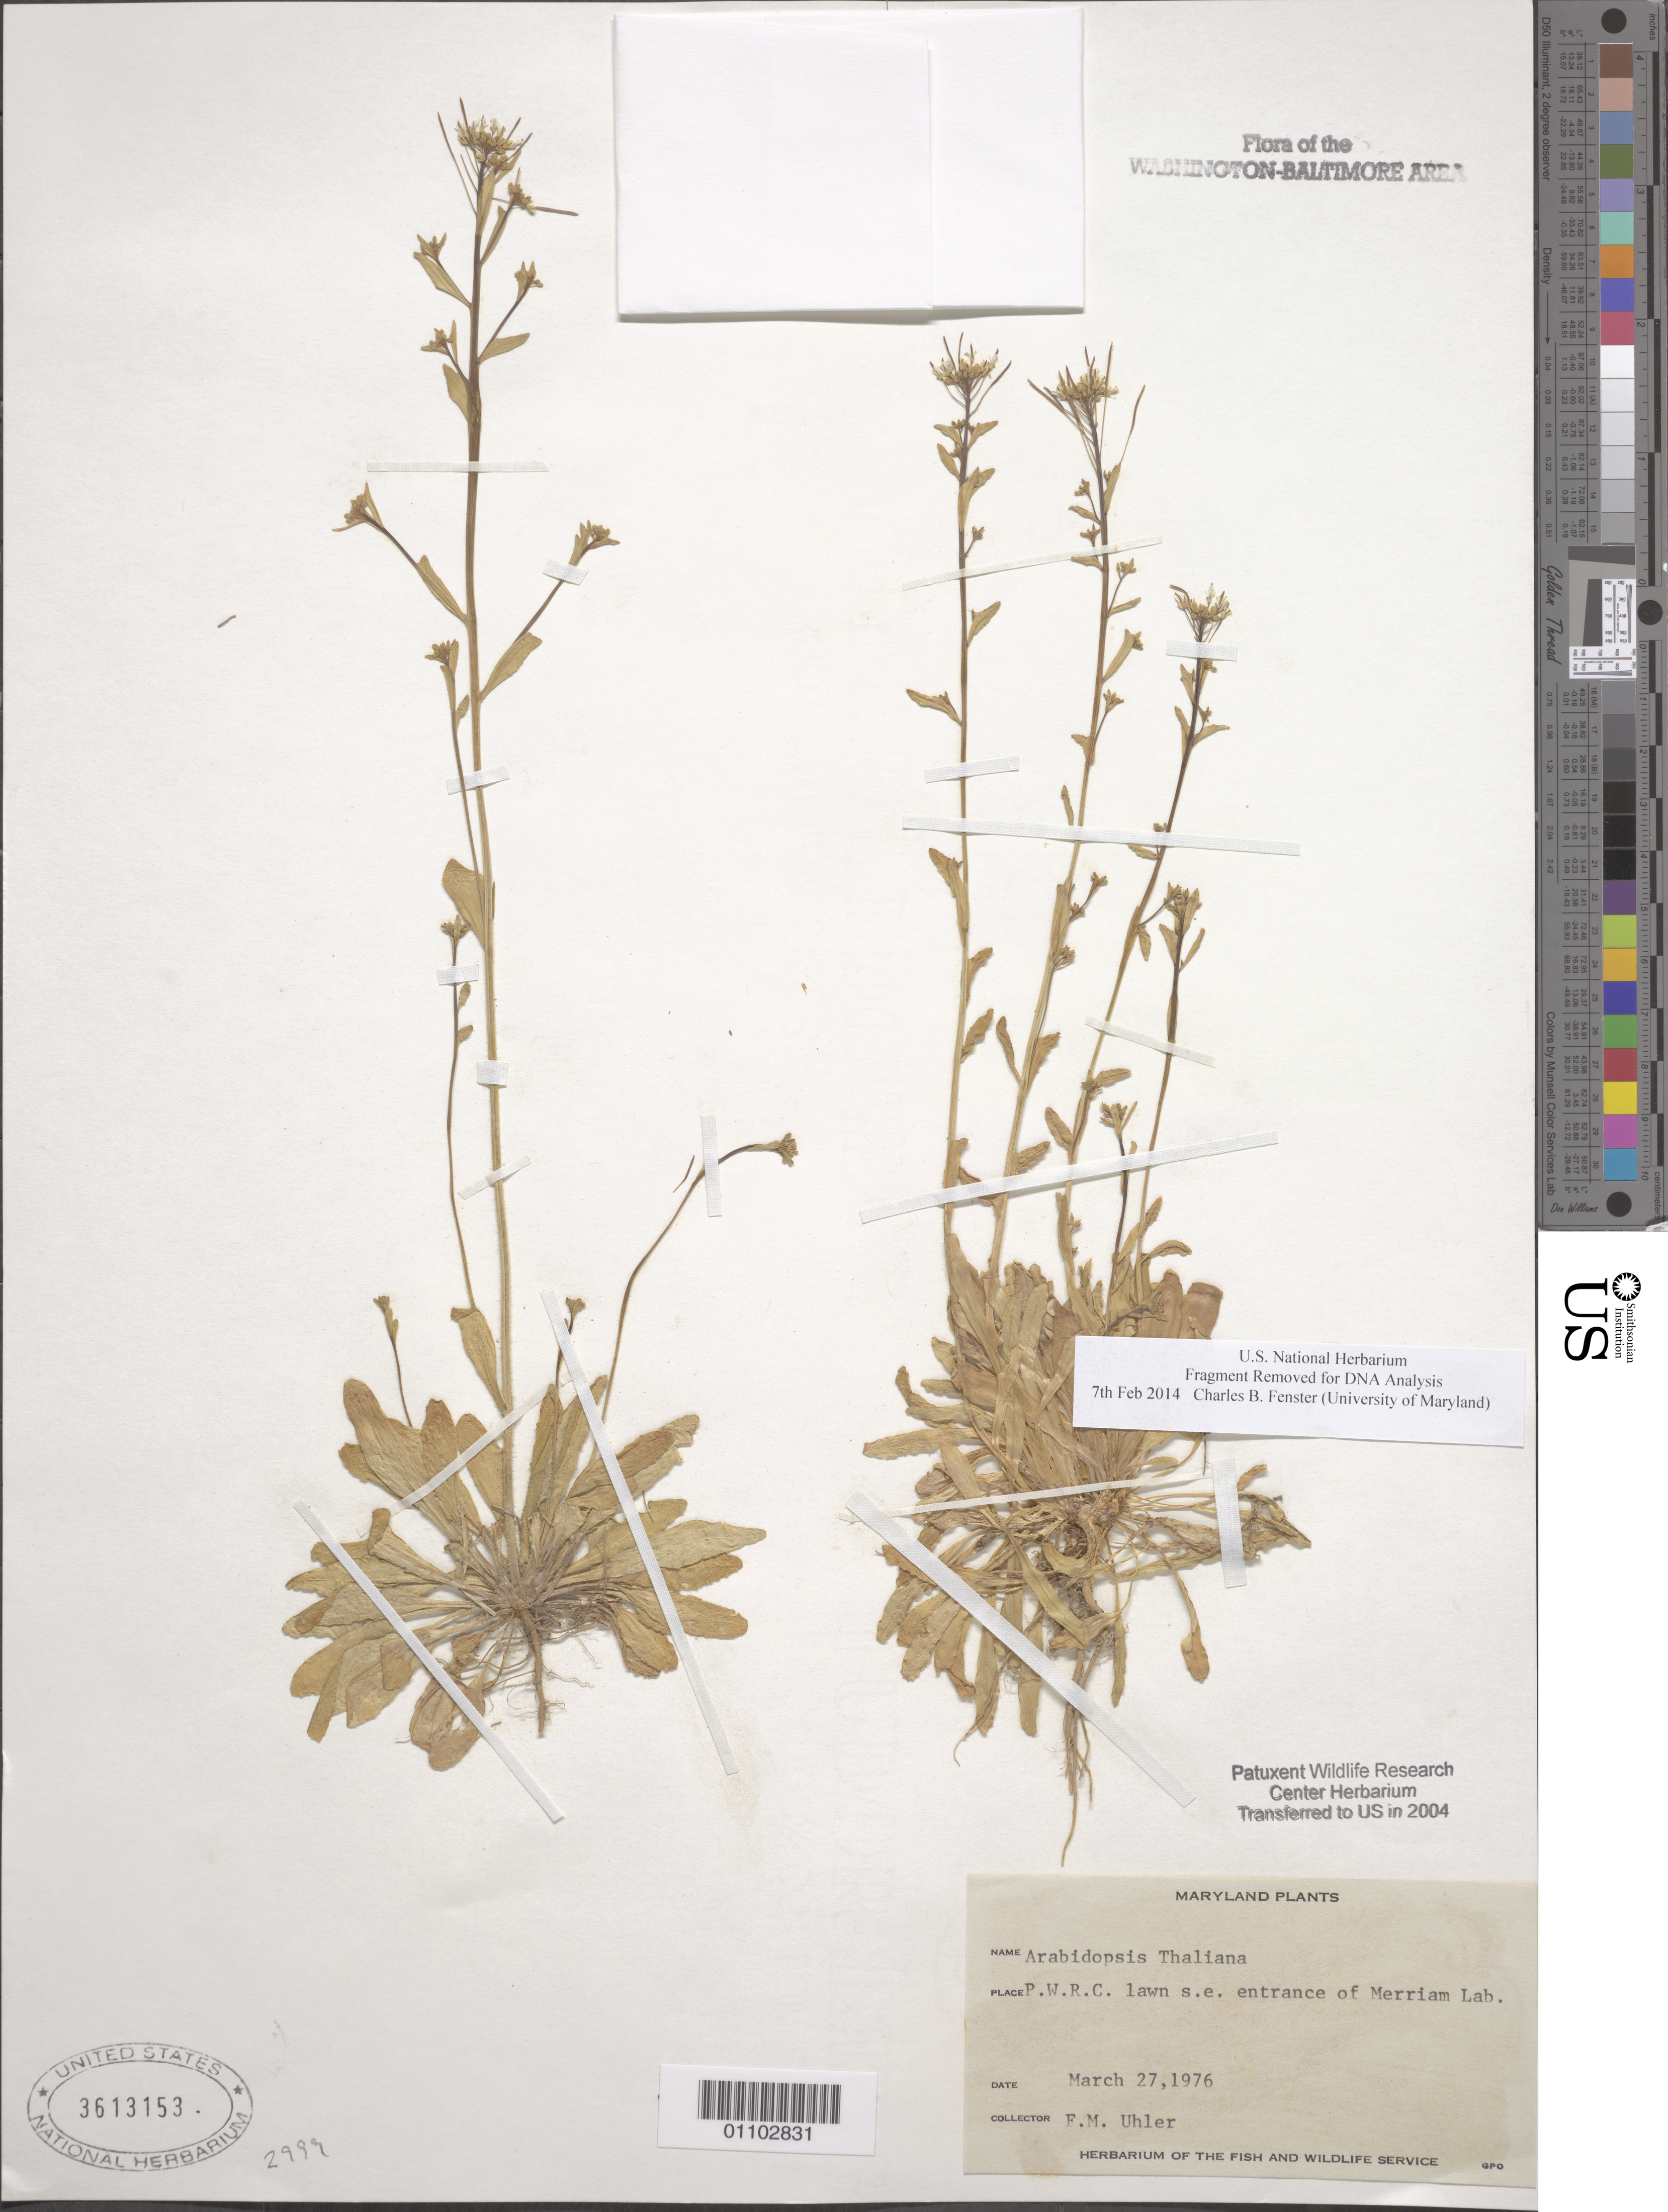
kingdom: Plantae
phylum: Tracheophyta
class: Magnoliopsida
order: Brassicales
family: Brassicaceae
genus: Arabidopsis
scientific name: Arabidopsis thaliana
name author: (L.) Heynh.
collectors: F. Uhler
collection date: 1976-03-27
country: United States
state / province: Maryland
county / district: Prince George's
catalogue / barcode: US 3613153